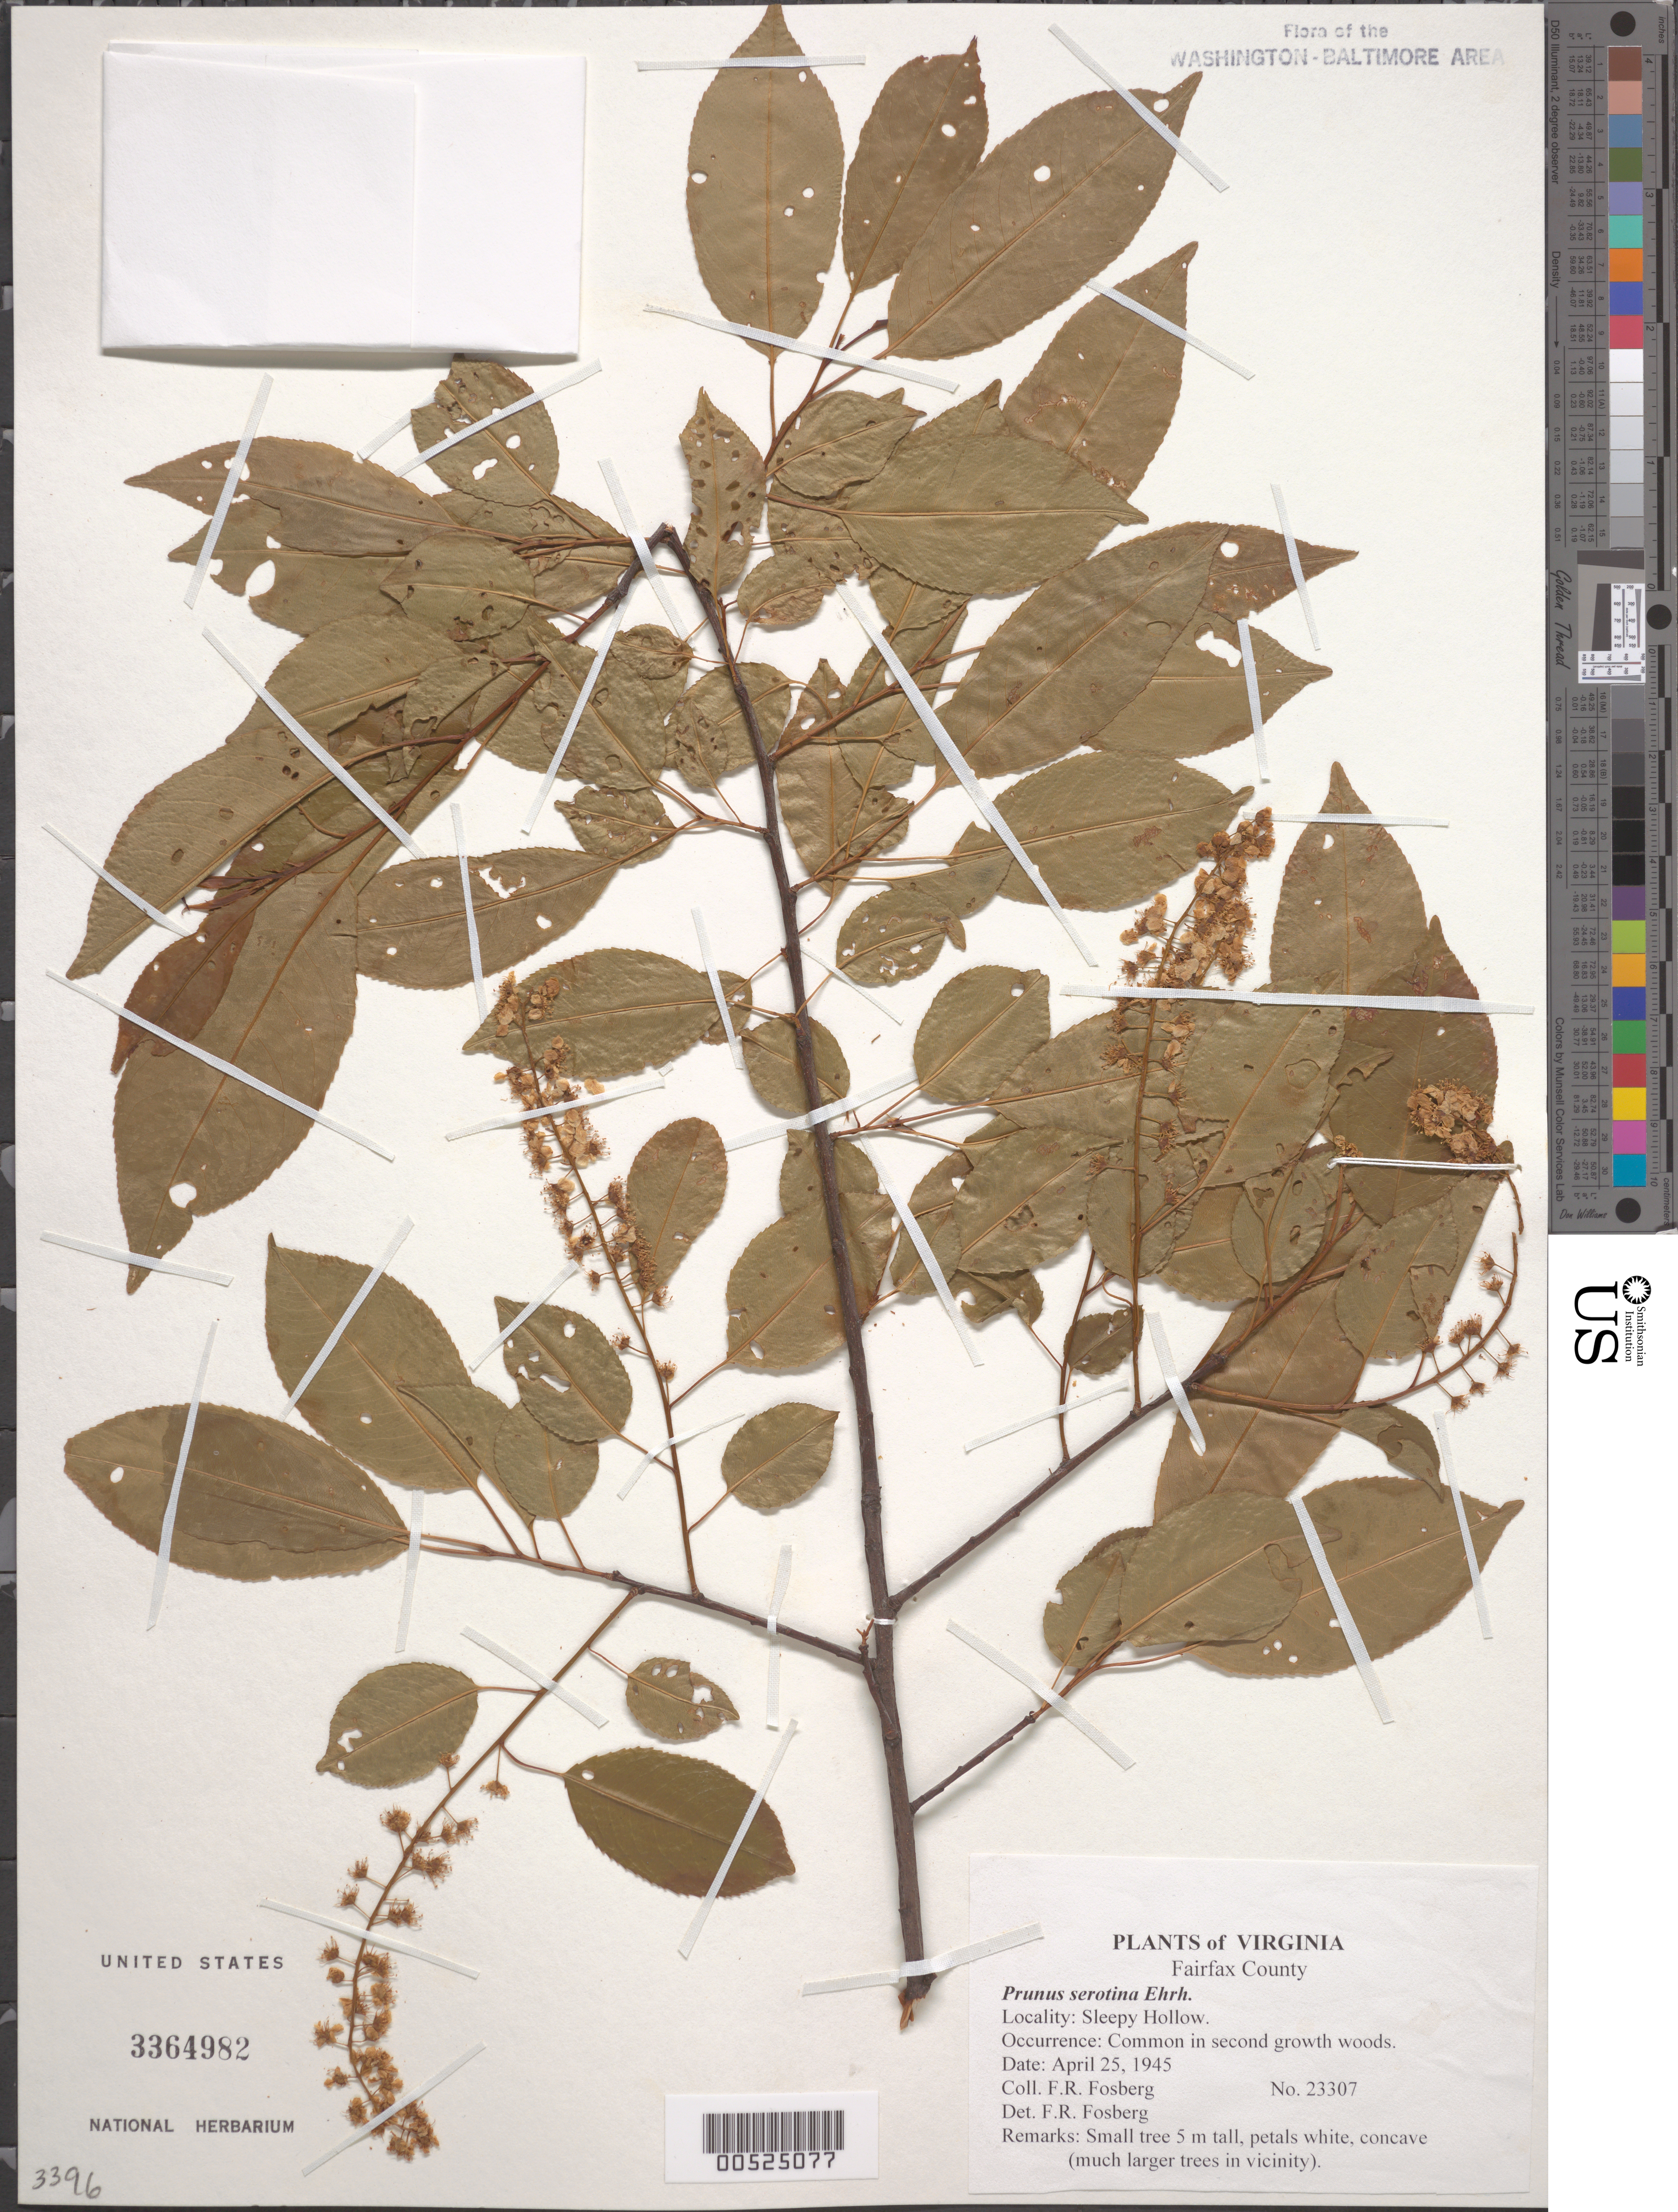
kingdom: Plantae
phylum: Tracheophyta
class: Magnoliopsida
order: Rosales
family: Rosaceae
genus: Prunus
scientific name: Prunus serotina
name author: Ehrh.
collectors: F. R. Fosberg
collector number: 23307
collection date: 1945-04-25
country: United States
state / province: Virginia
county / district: Fairfax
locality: Fairfax County. Sleepy Hollow.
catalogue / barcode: US 3364982